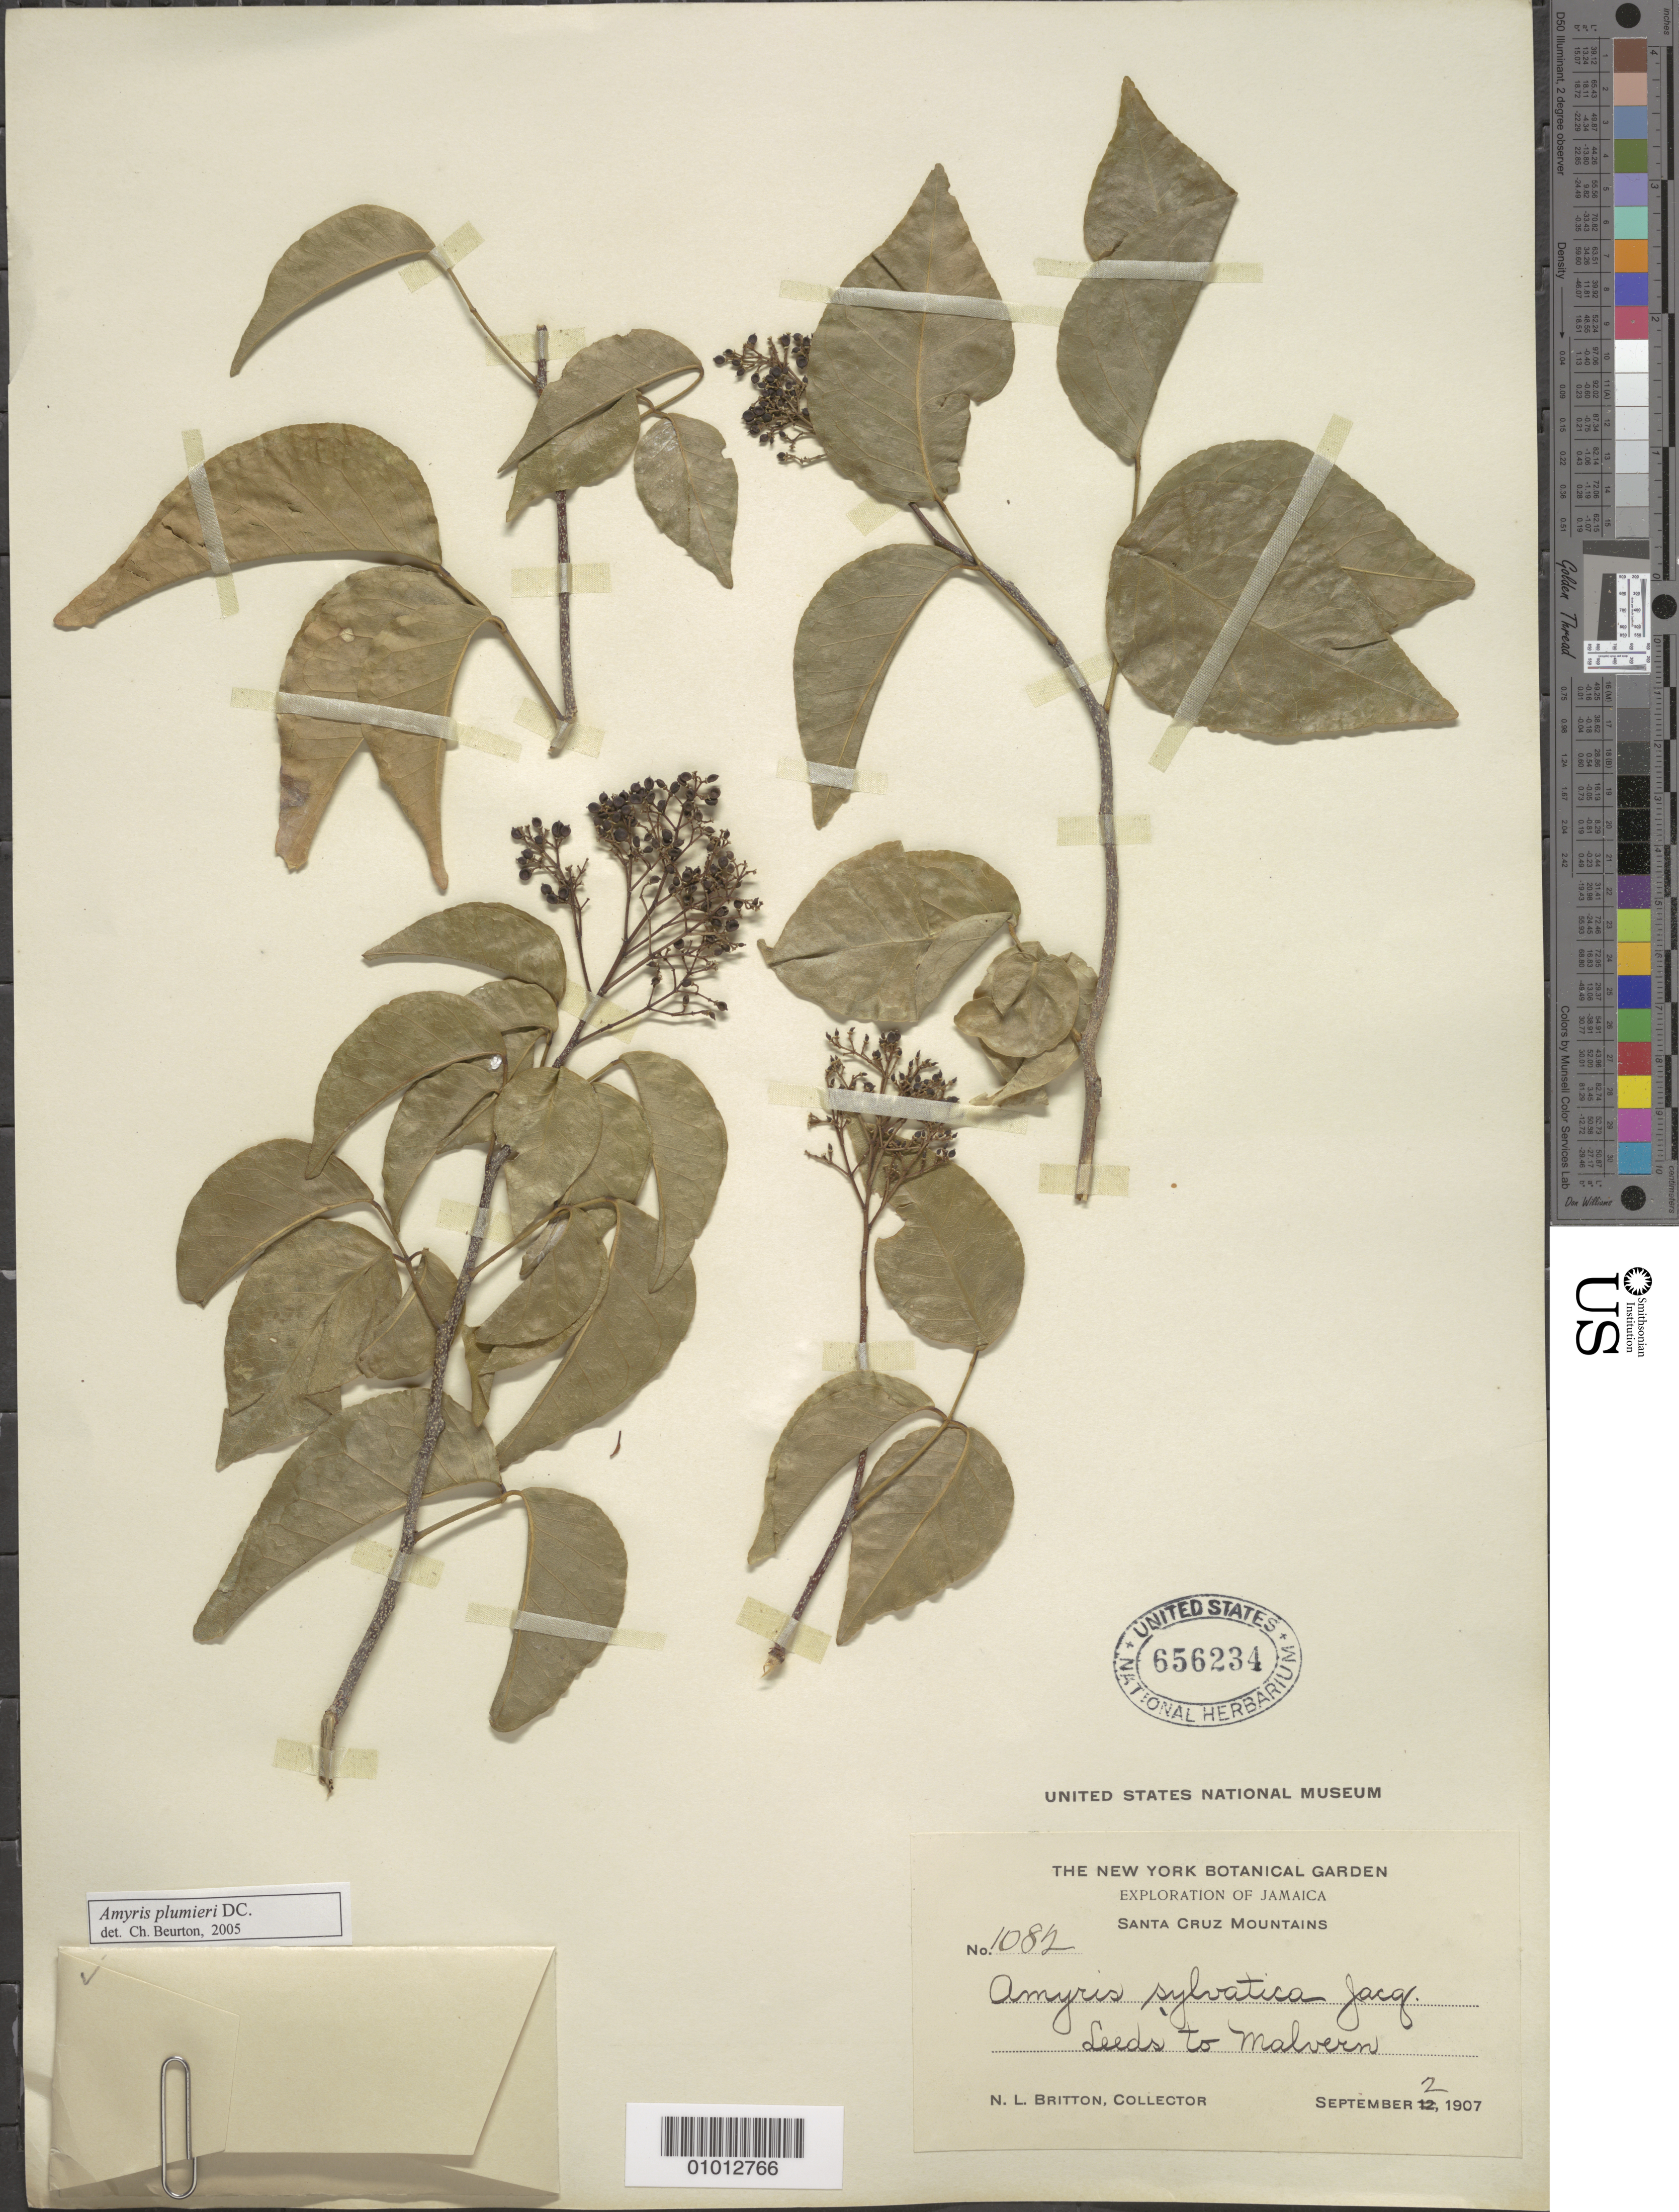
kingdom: Plantae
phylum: Tracheophyta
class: Magnoliopsida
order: Sapindales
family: Rutaceae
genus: Amyris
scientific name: Amyris plumieri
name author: DC.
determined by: Beurton, C.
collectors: N. Britton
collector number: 1082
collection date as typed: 02 Sep 1907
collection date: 1907-09-02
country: Jamaica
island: Jamaica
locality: Santa Cruz Mountains, Leeds to Malvern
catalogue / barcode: US 656234